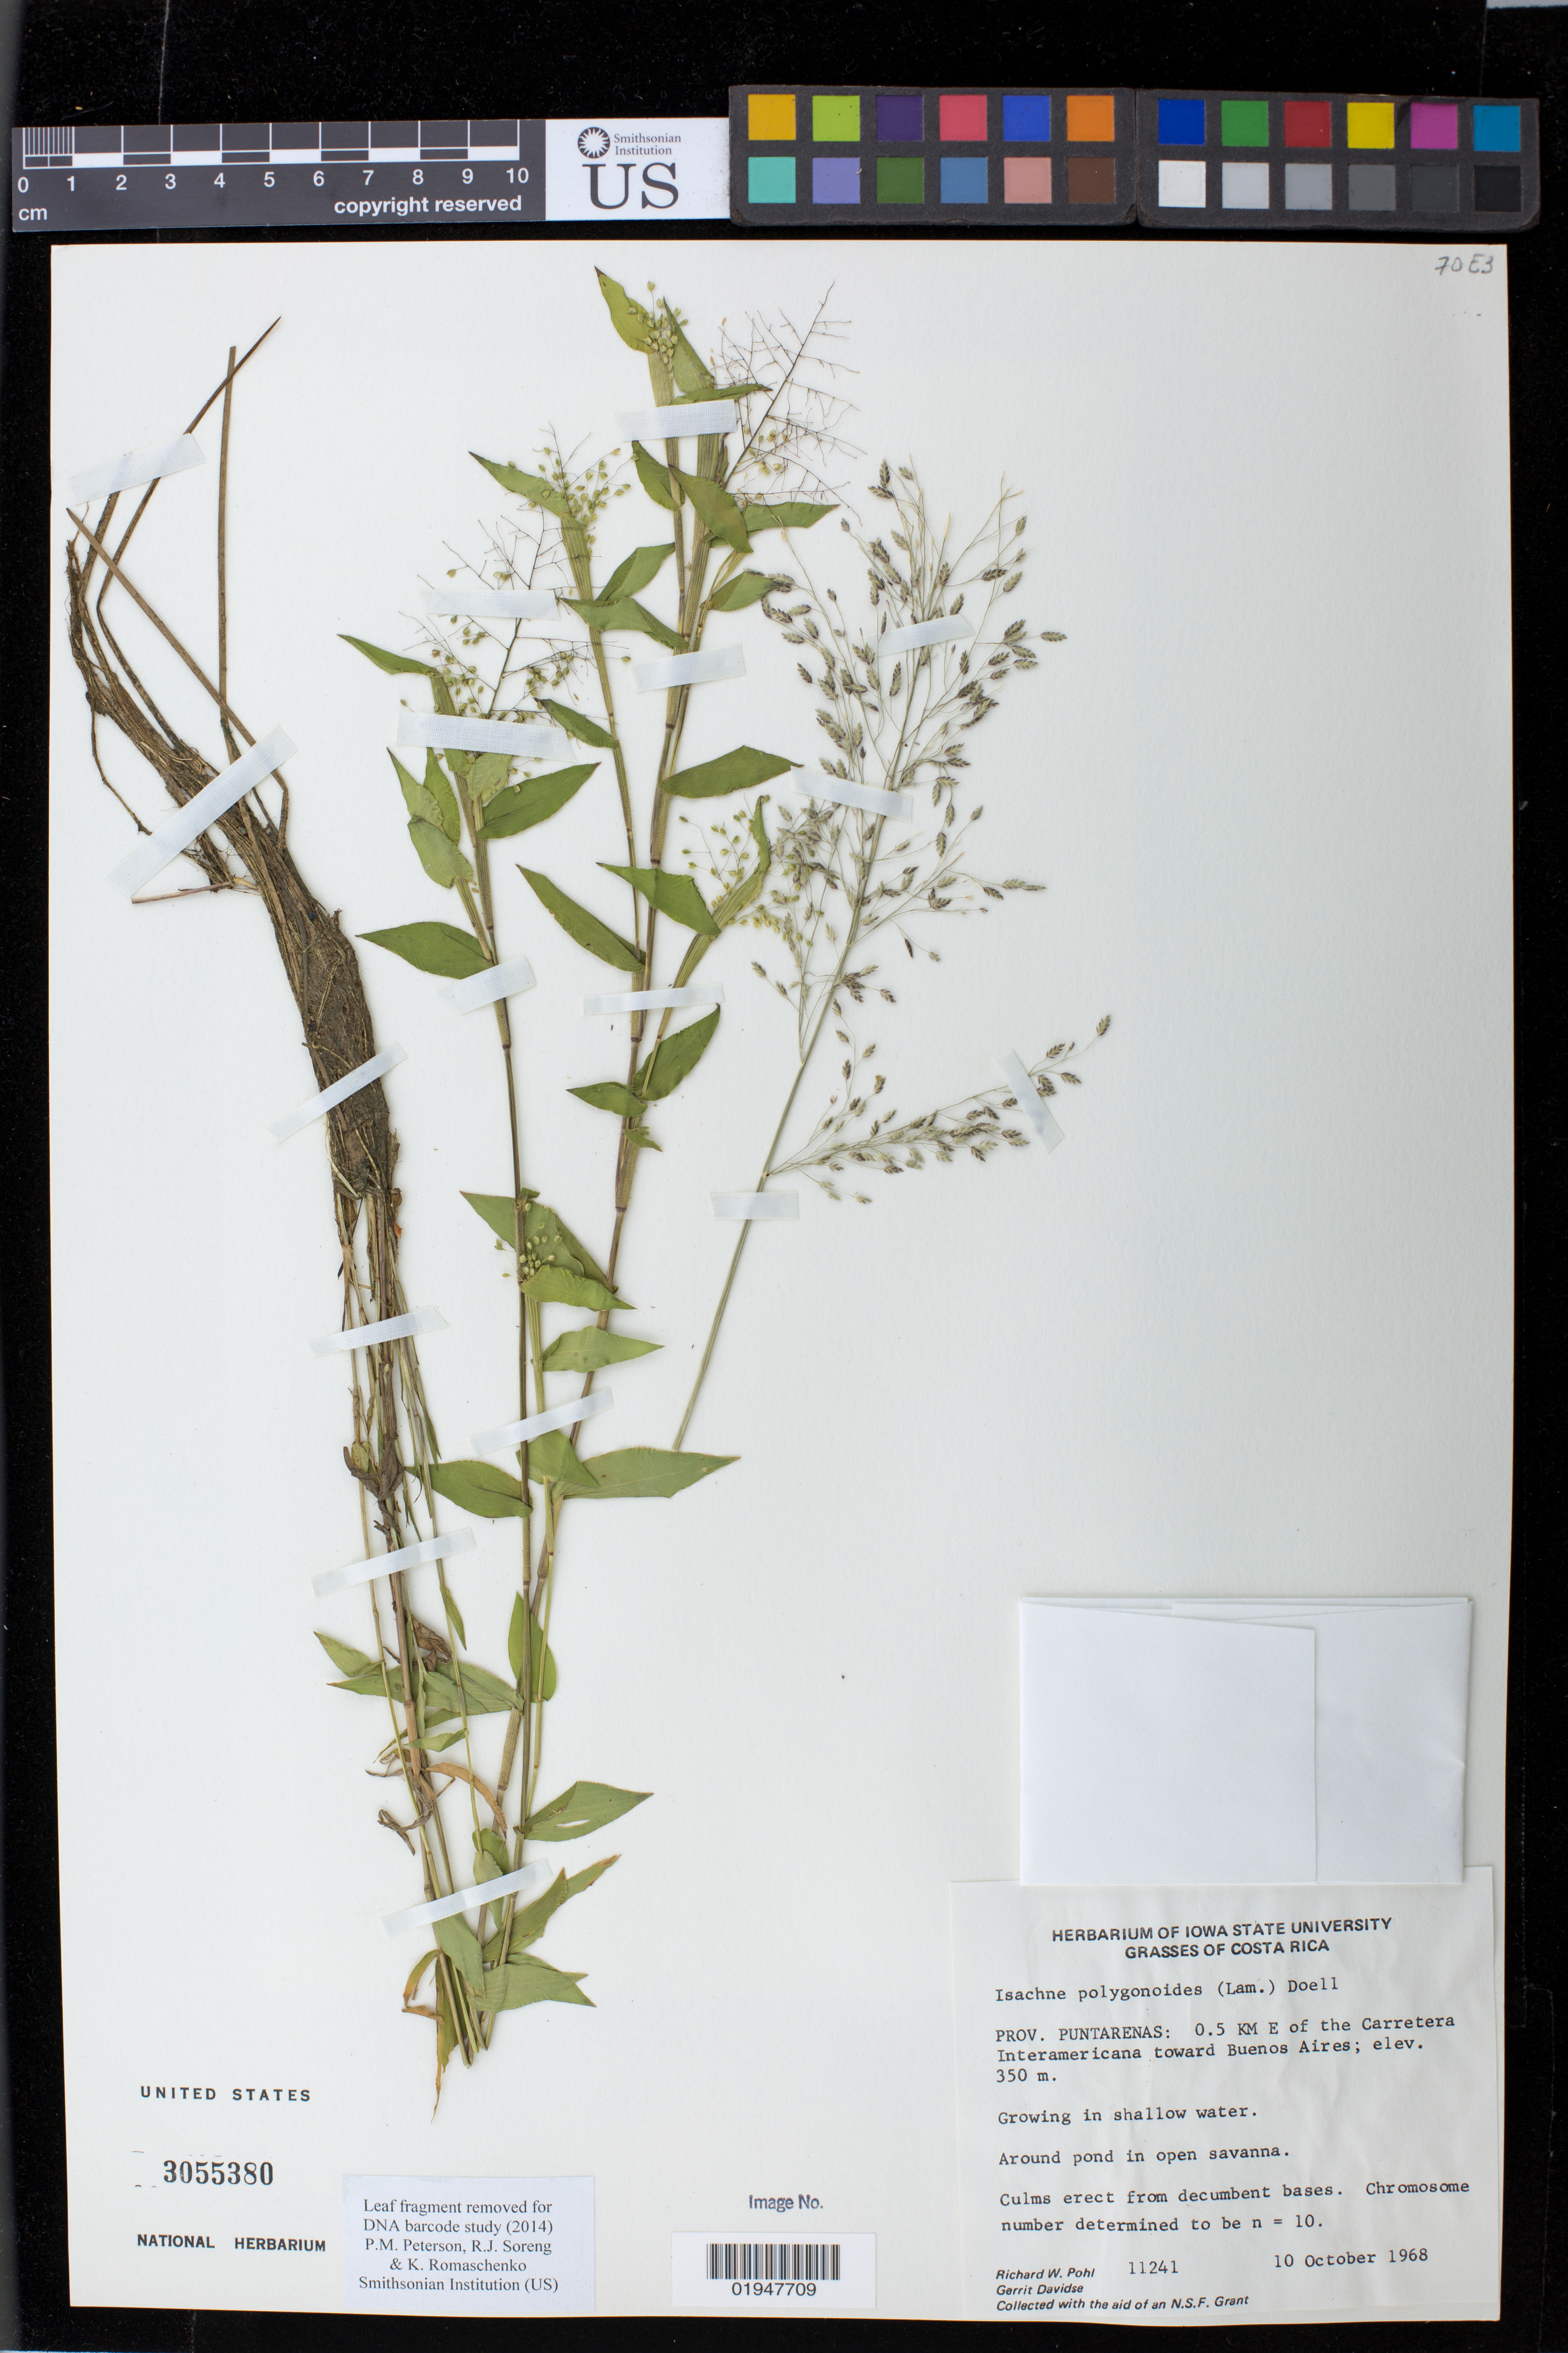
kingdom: Plantae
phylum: Tracheophyta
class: Liliopsida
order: Poales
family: Poaceae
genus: Isachne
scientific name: Isachne polygonoides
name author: (Lam.) Döll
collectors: R. W. Pohl & G. Davidse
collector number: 11241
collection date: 1968-10-10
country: Costa Rica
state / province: Puntarenas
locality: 0.5 KM E of the Carretera Interamericana toward Buenos Aires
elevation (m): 350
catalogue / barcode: US 3055380